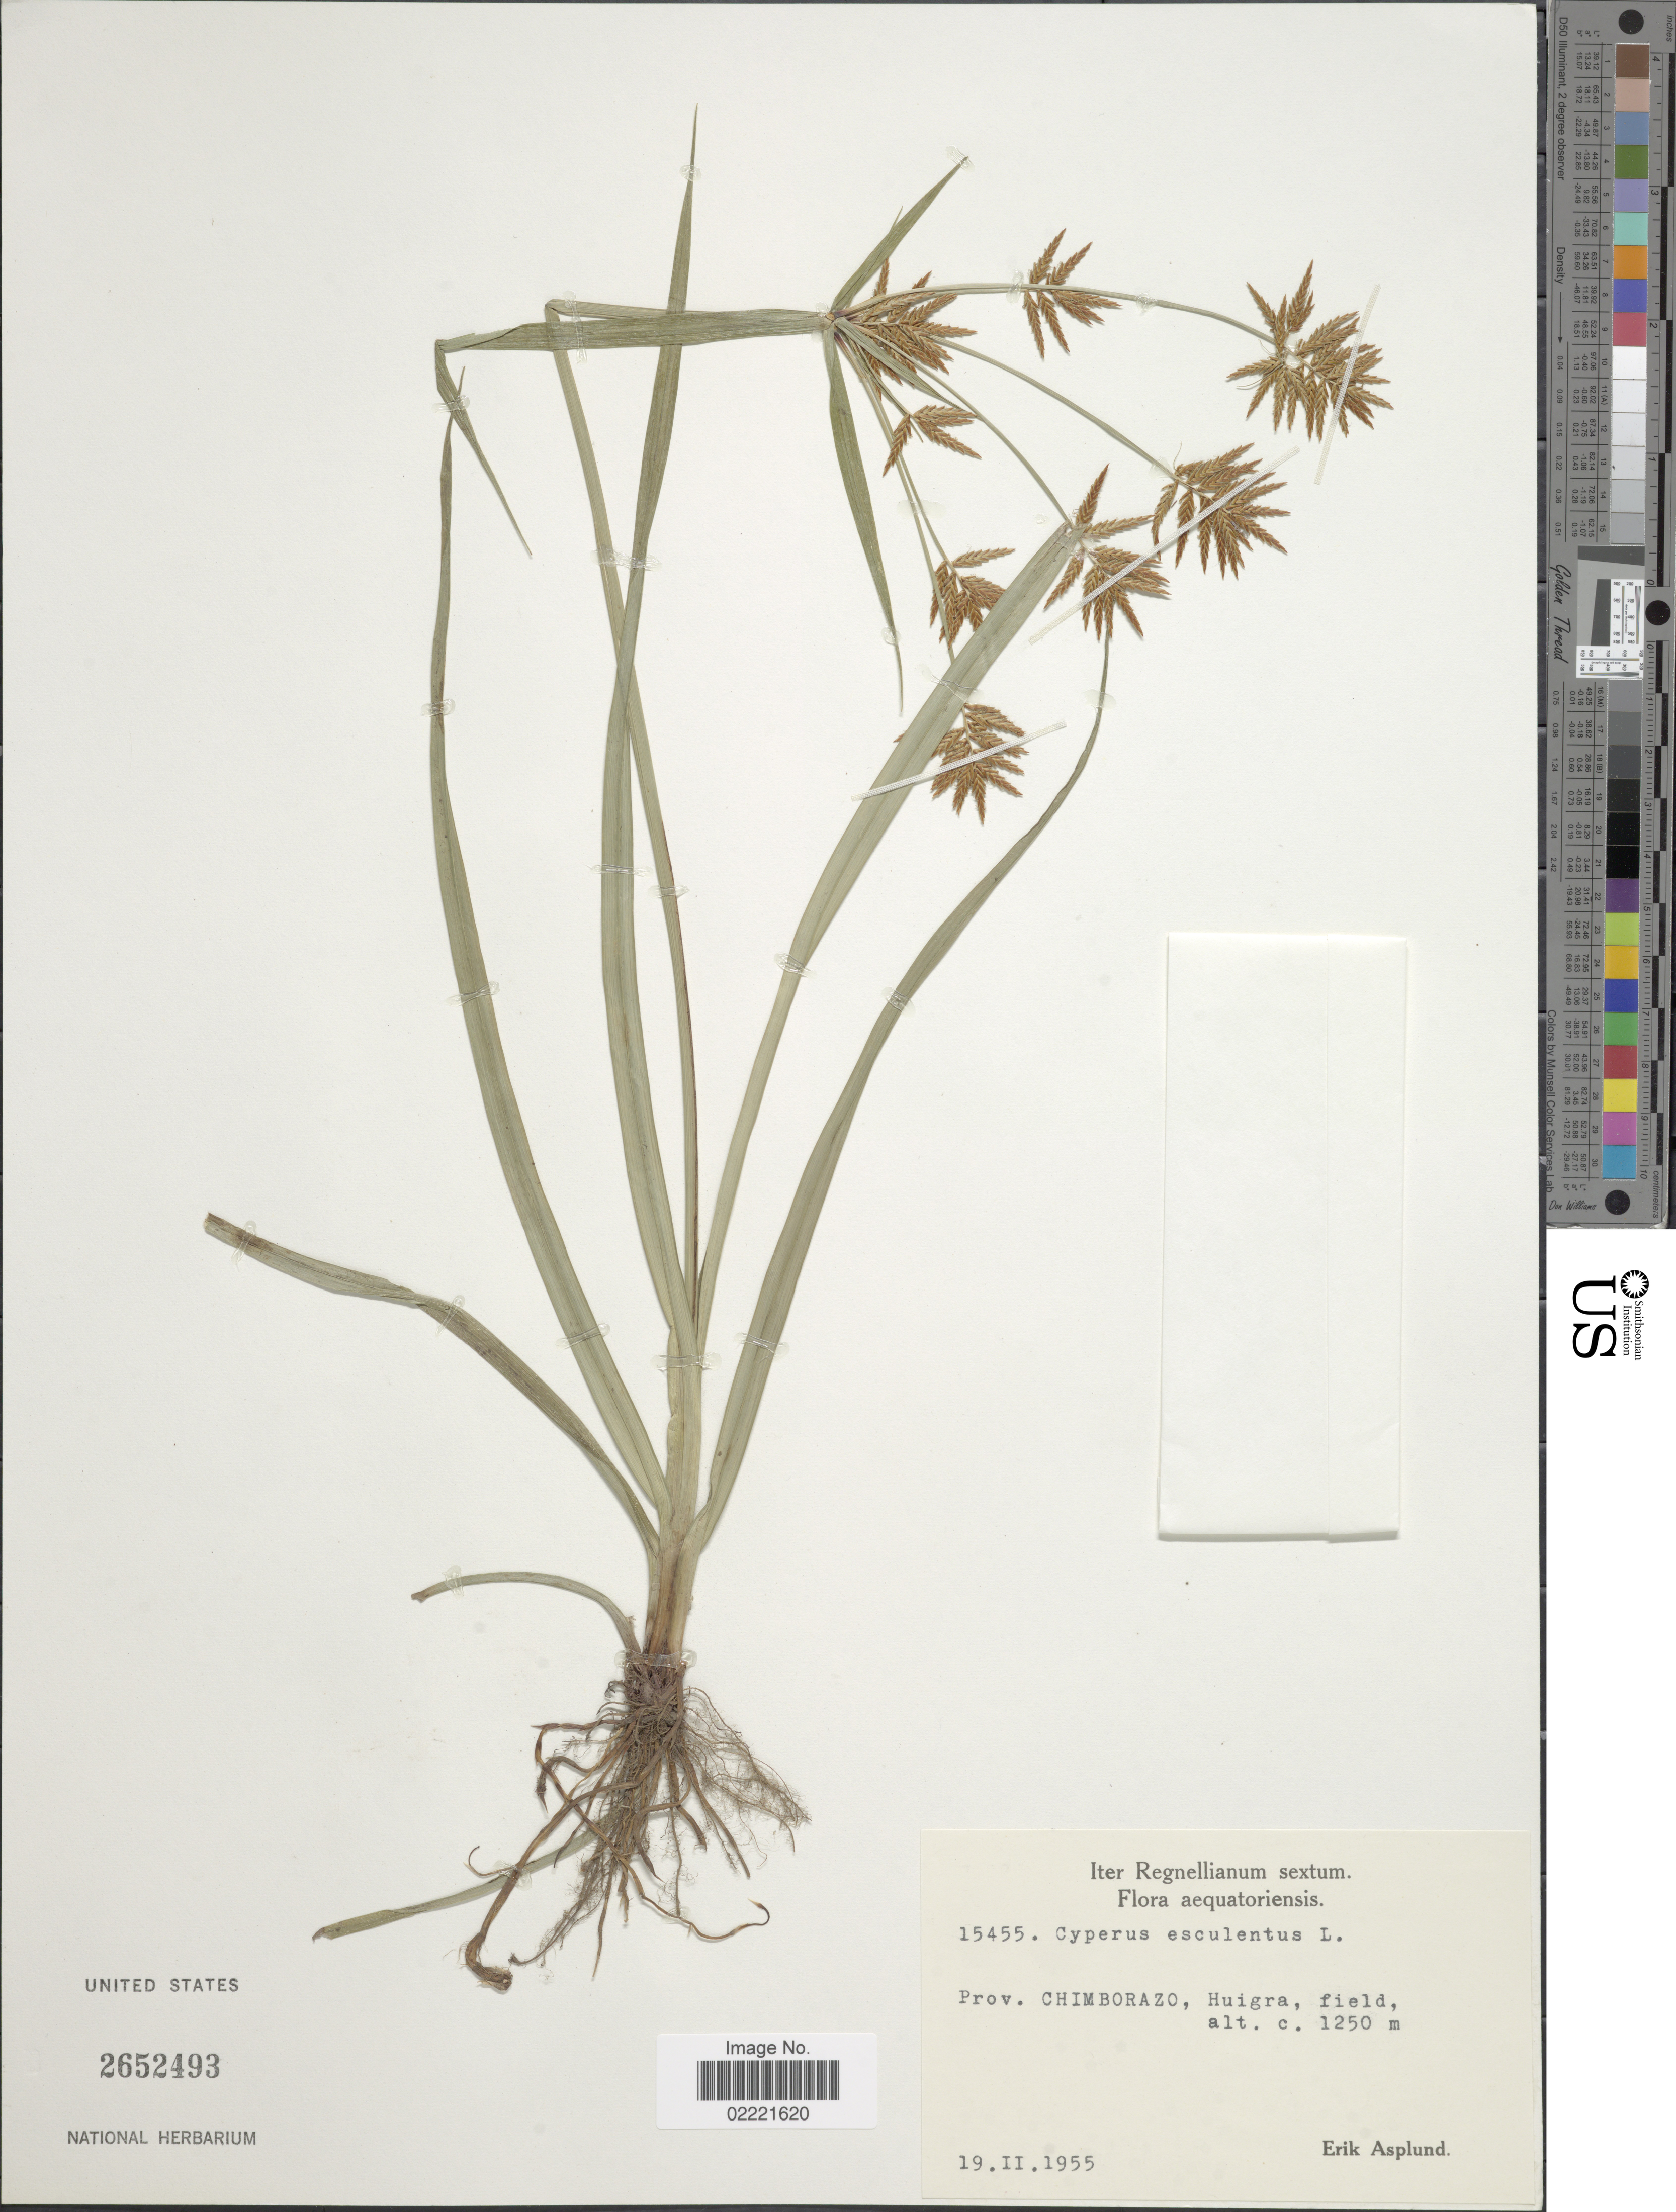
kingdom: Plantae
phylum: Tracheophyta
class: Liliopsida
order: Poales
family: Cyperaceae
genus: Cyperus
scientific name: Cyperus esculentus var. esculentus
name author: L.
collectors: E. Asplund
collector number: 15455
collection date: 1955-02-19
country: Ecuador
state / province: Chimborazo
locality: Prov. Chimborazo, Huigra, field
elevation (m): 1250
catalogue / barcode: US 2652493